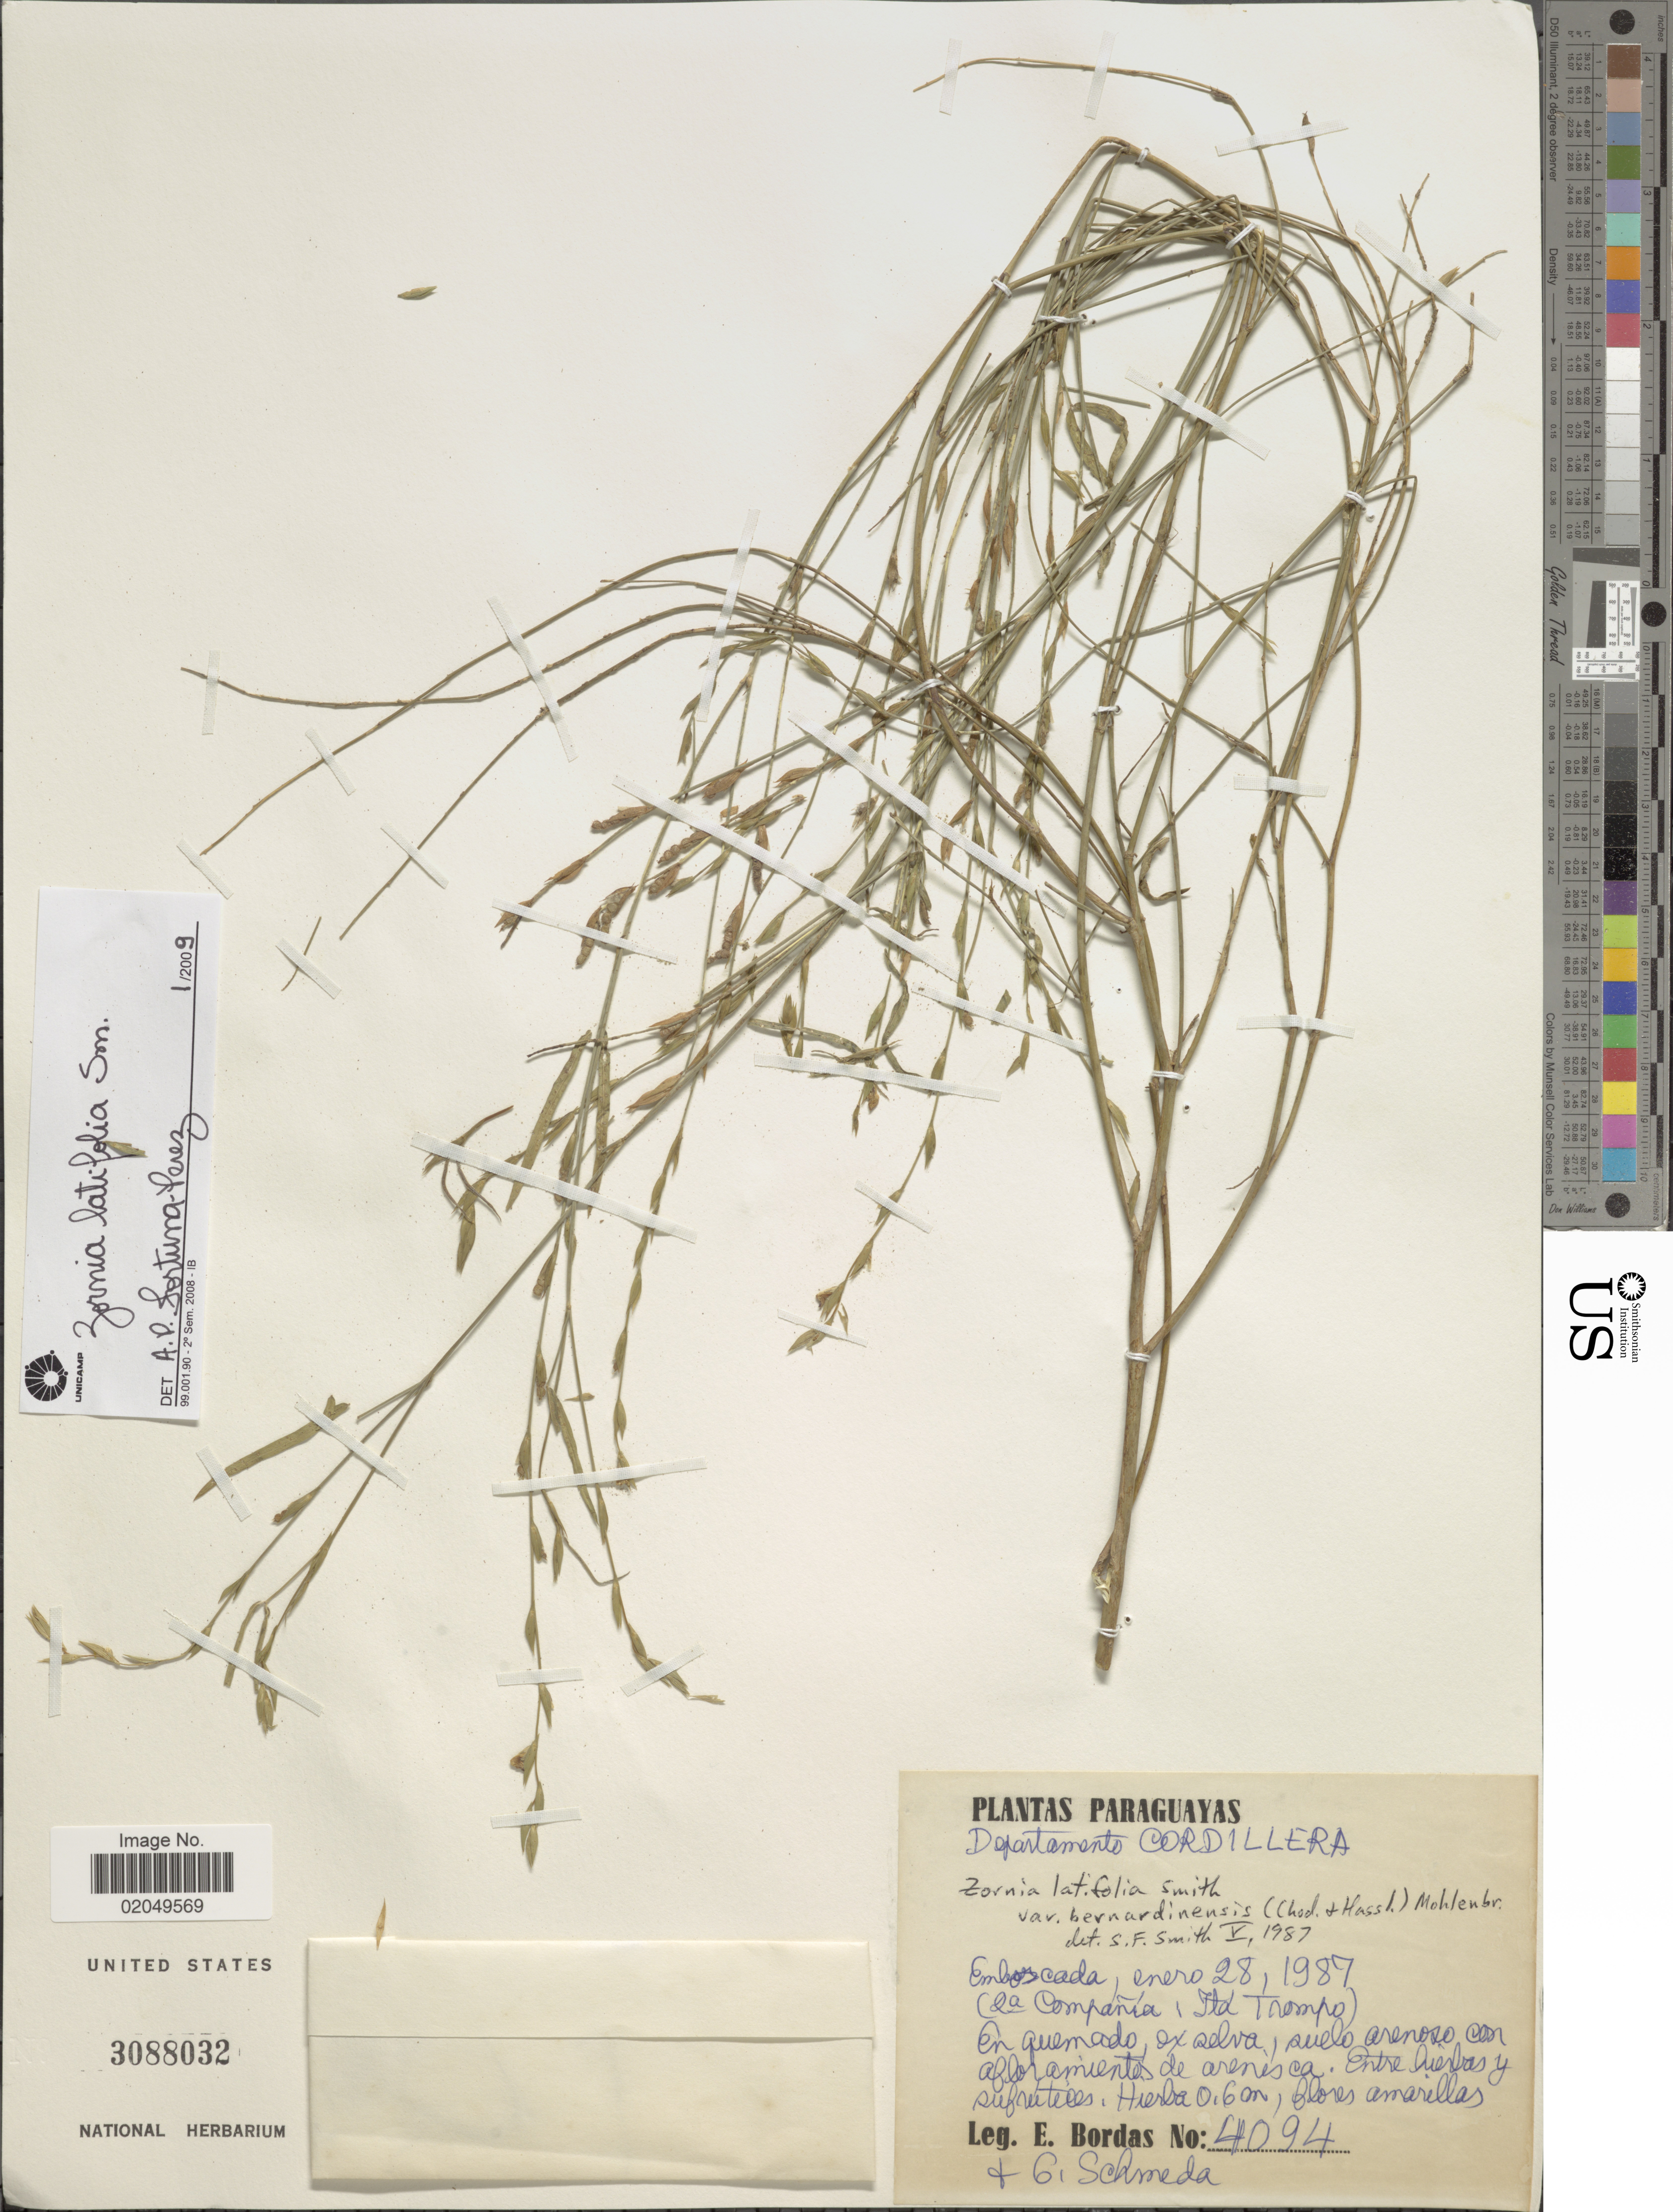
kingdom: Plantae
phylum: Tracheophyta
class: Magnoliopsida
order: Fabales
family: Fabaceae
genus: Zornia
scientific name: Zornia latifolia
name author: Sm.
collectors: E. Bordas & G. Schmeda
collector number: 4094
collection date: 1987-01-28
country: Paraguay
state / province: Cordillera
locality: Paraguayas. Emboscada. (La Compania, Itd Trompo).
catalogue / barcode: US 3088032